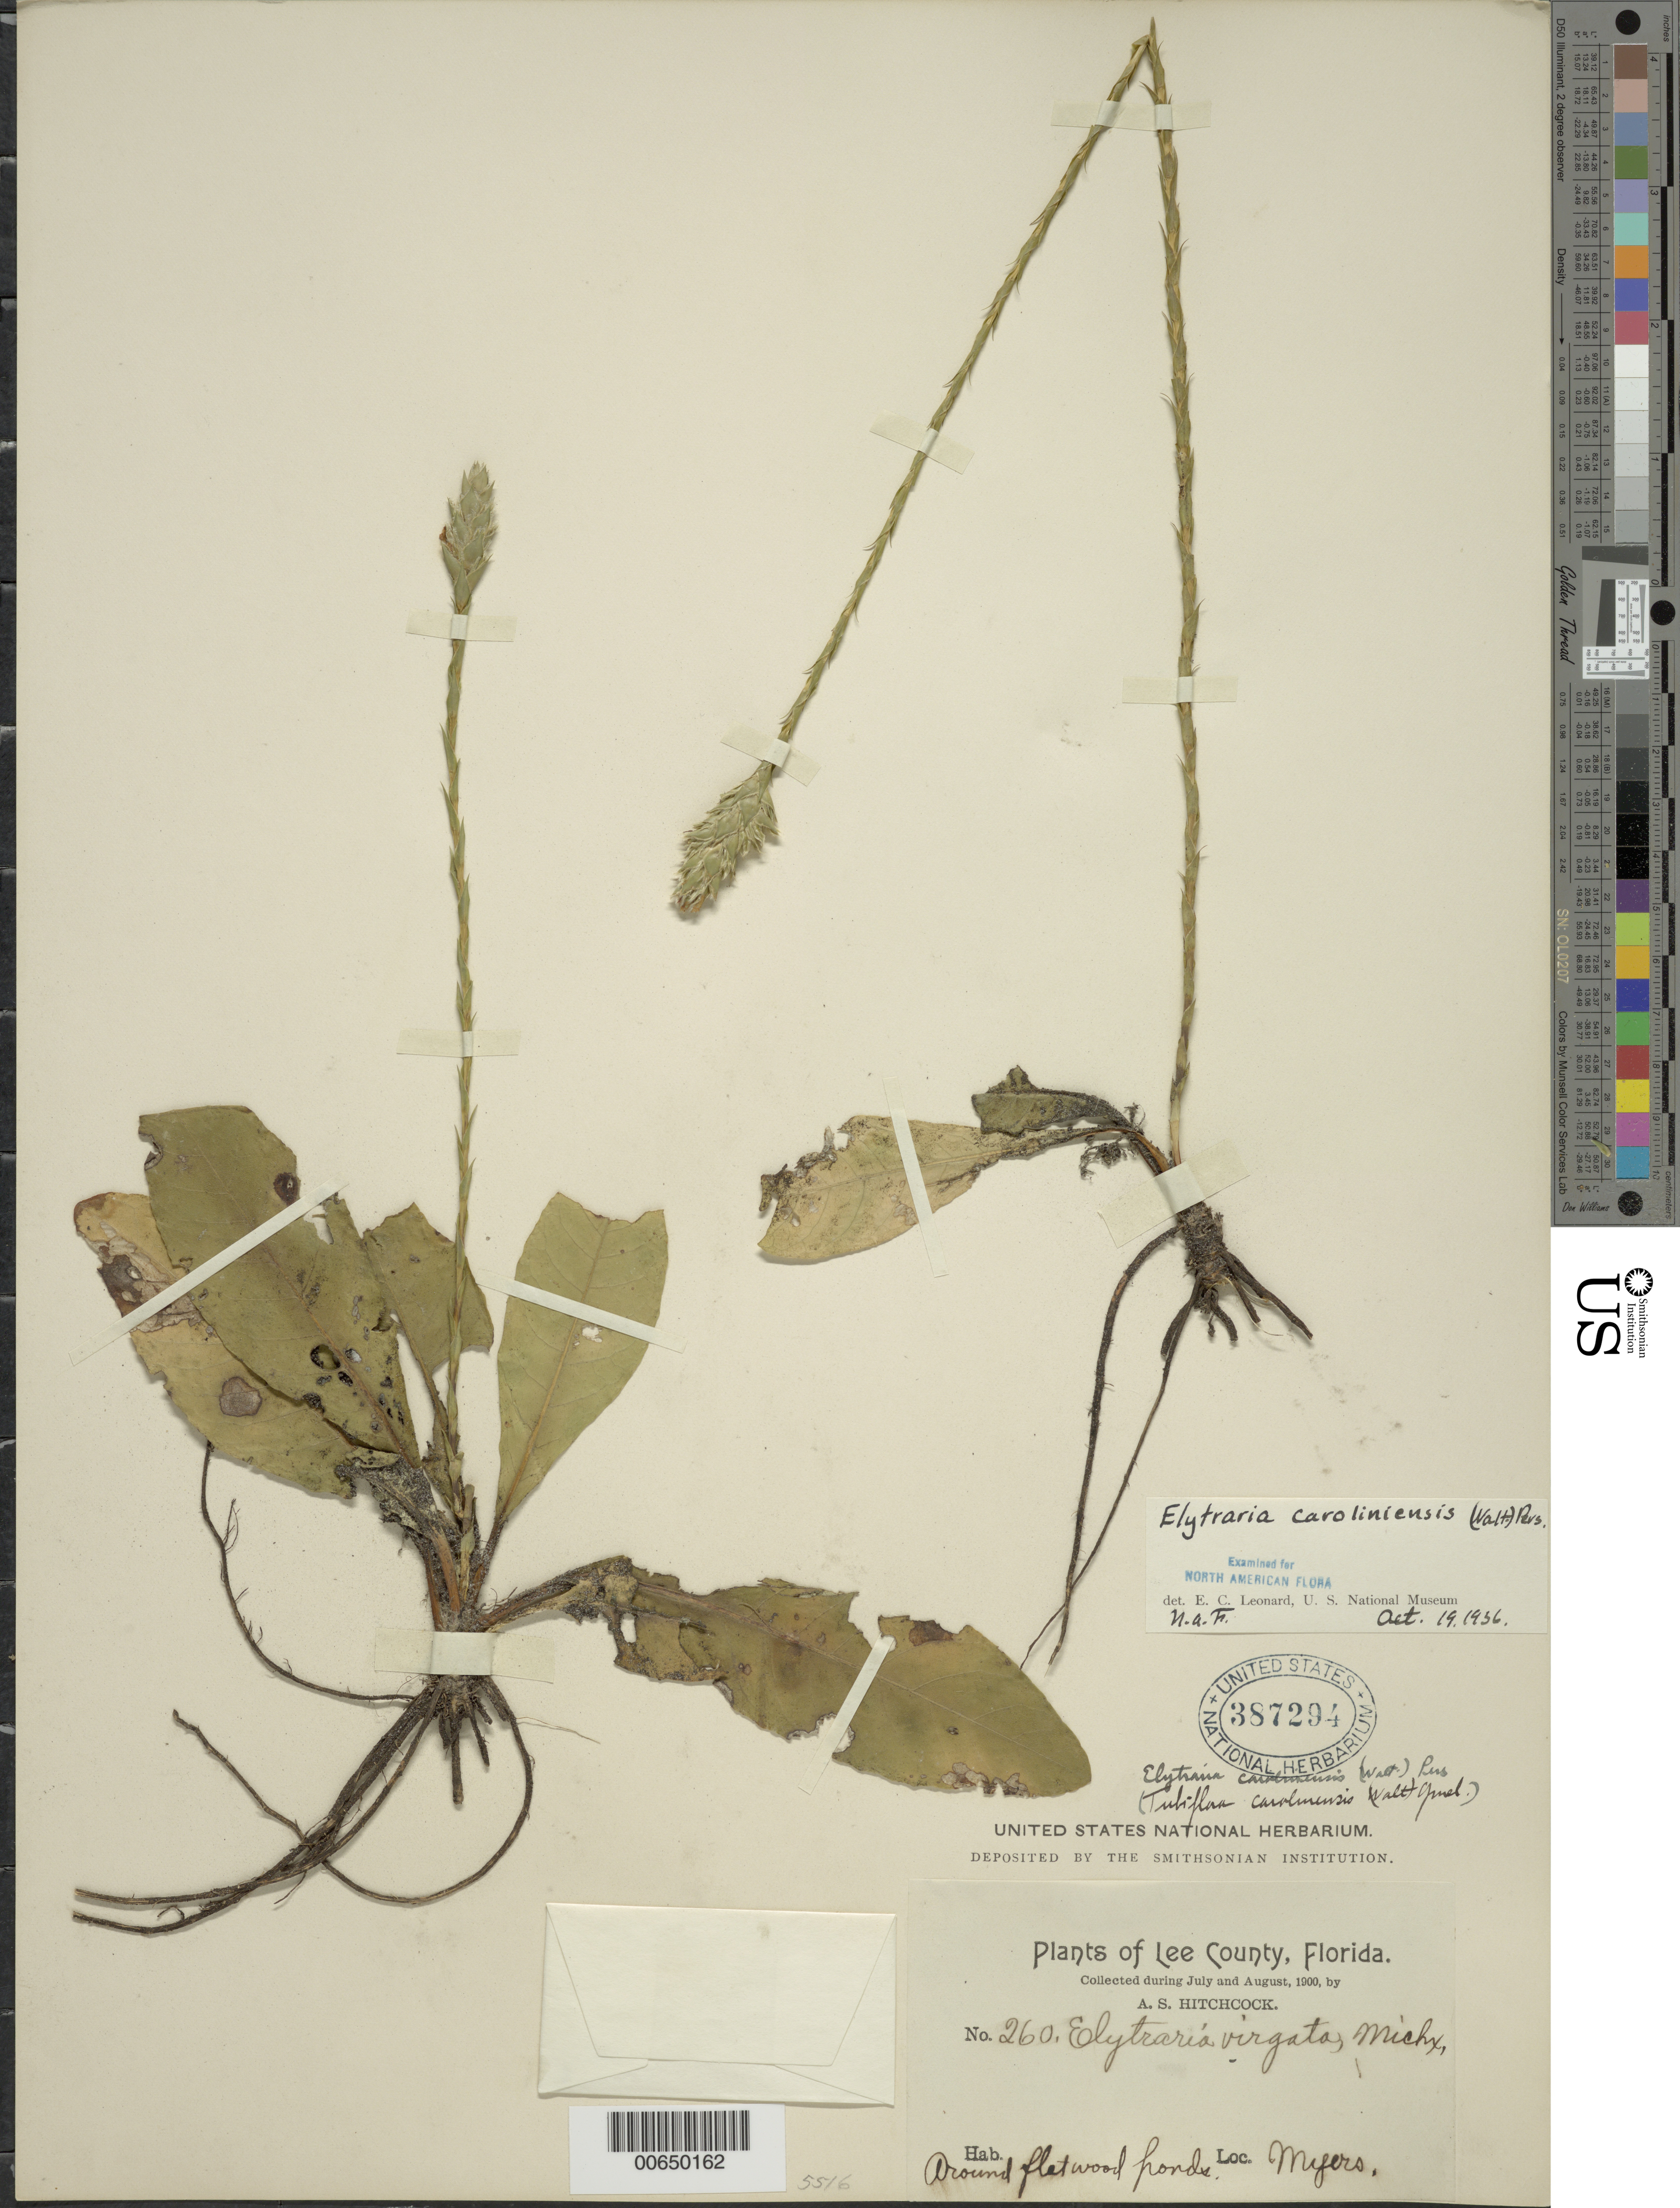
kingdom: Plantae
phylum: Tracheophyta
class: Magnoliopsida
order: Lamiales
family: Acanthaceae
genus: Elytraria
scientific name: Elytraria caroliniensis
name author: (J.F. Gmel.) Pers.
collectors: A. S. Hitchcock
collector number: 260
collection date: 1900-07/1900-08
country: United States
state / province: Florida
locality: Lee County. Myers.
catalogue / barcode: US 387294